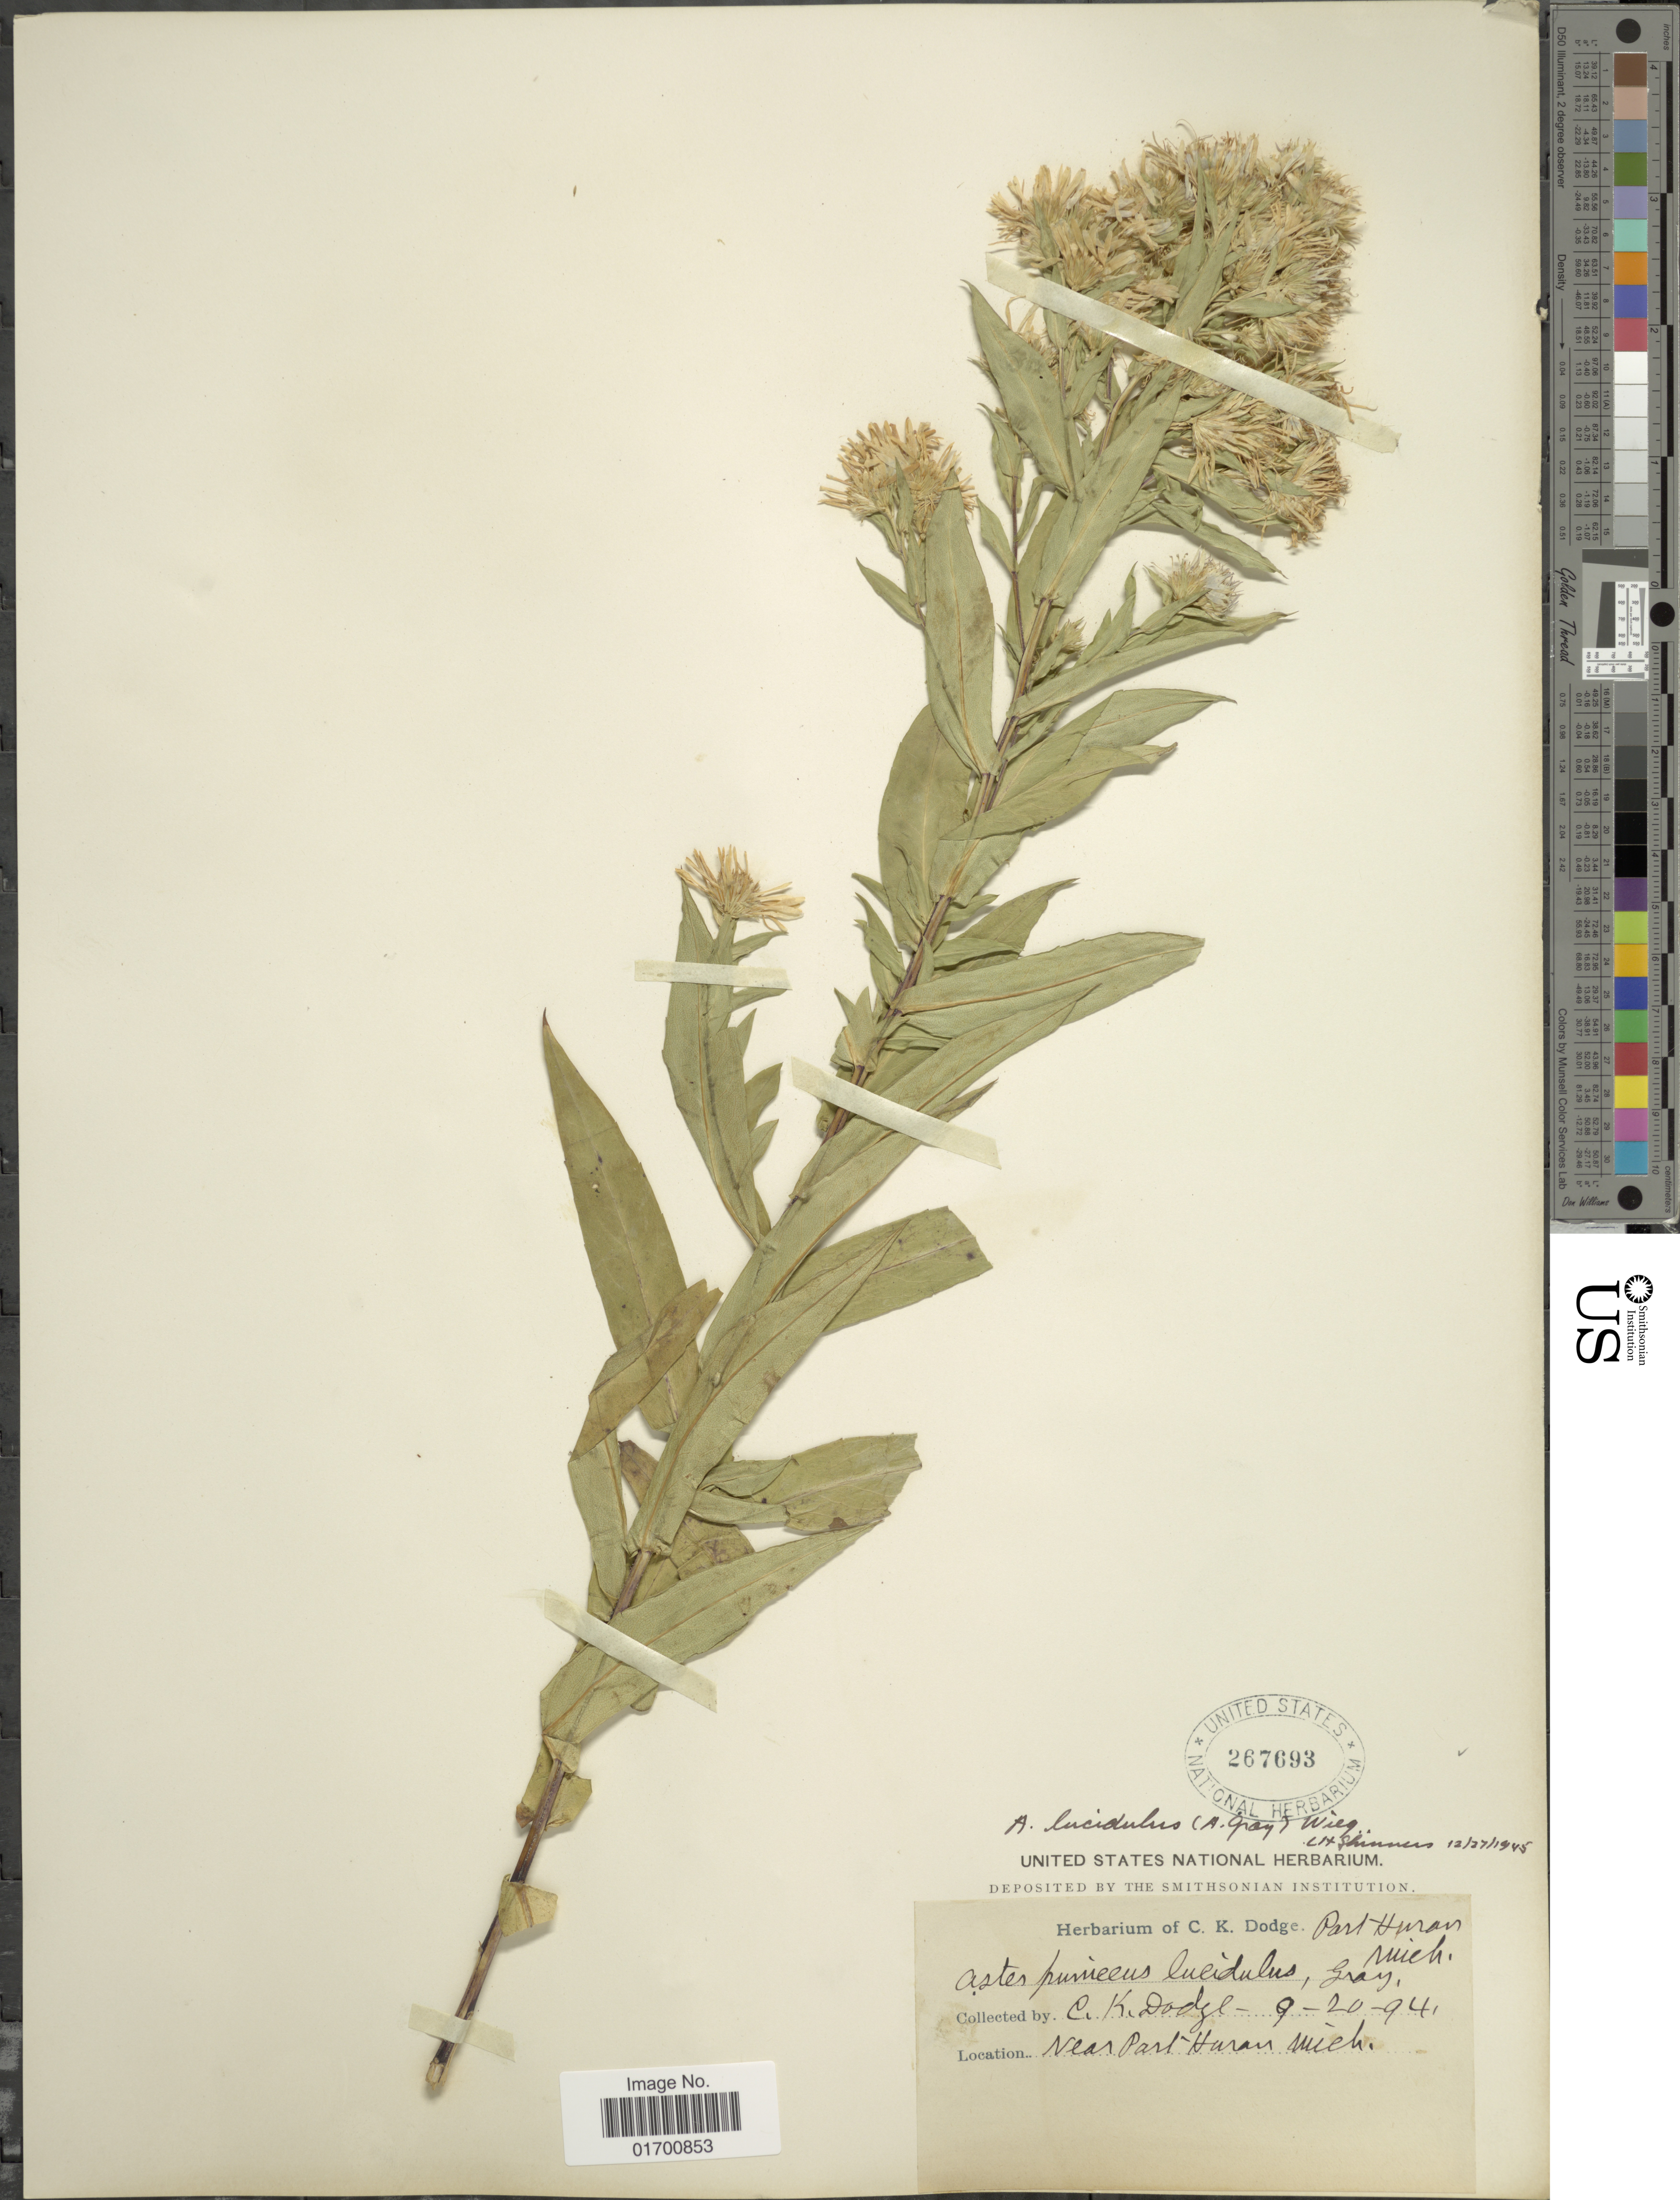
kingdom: Plantae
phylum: Tracheophyta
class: Magnoliopsida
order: Asterales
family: Asteraceae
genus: Symphyotrichum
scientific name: Symphyotrichum firmum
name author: (Nees) G.L. Nesom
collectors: C. Dodge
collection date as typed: Transcribed d/m/y: 20/9/94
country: United States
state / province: Michigan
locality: Near Part Huran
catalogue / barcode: US 267693